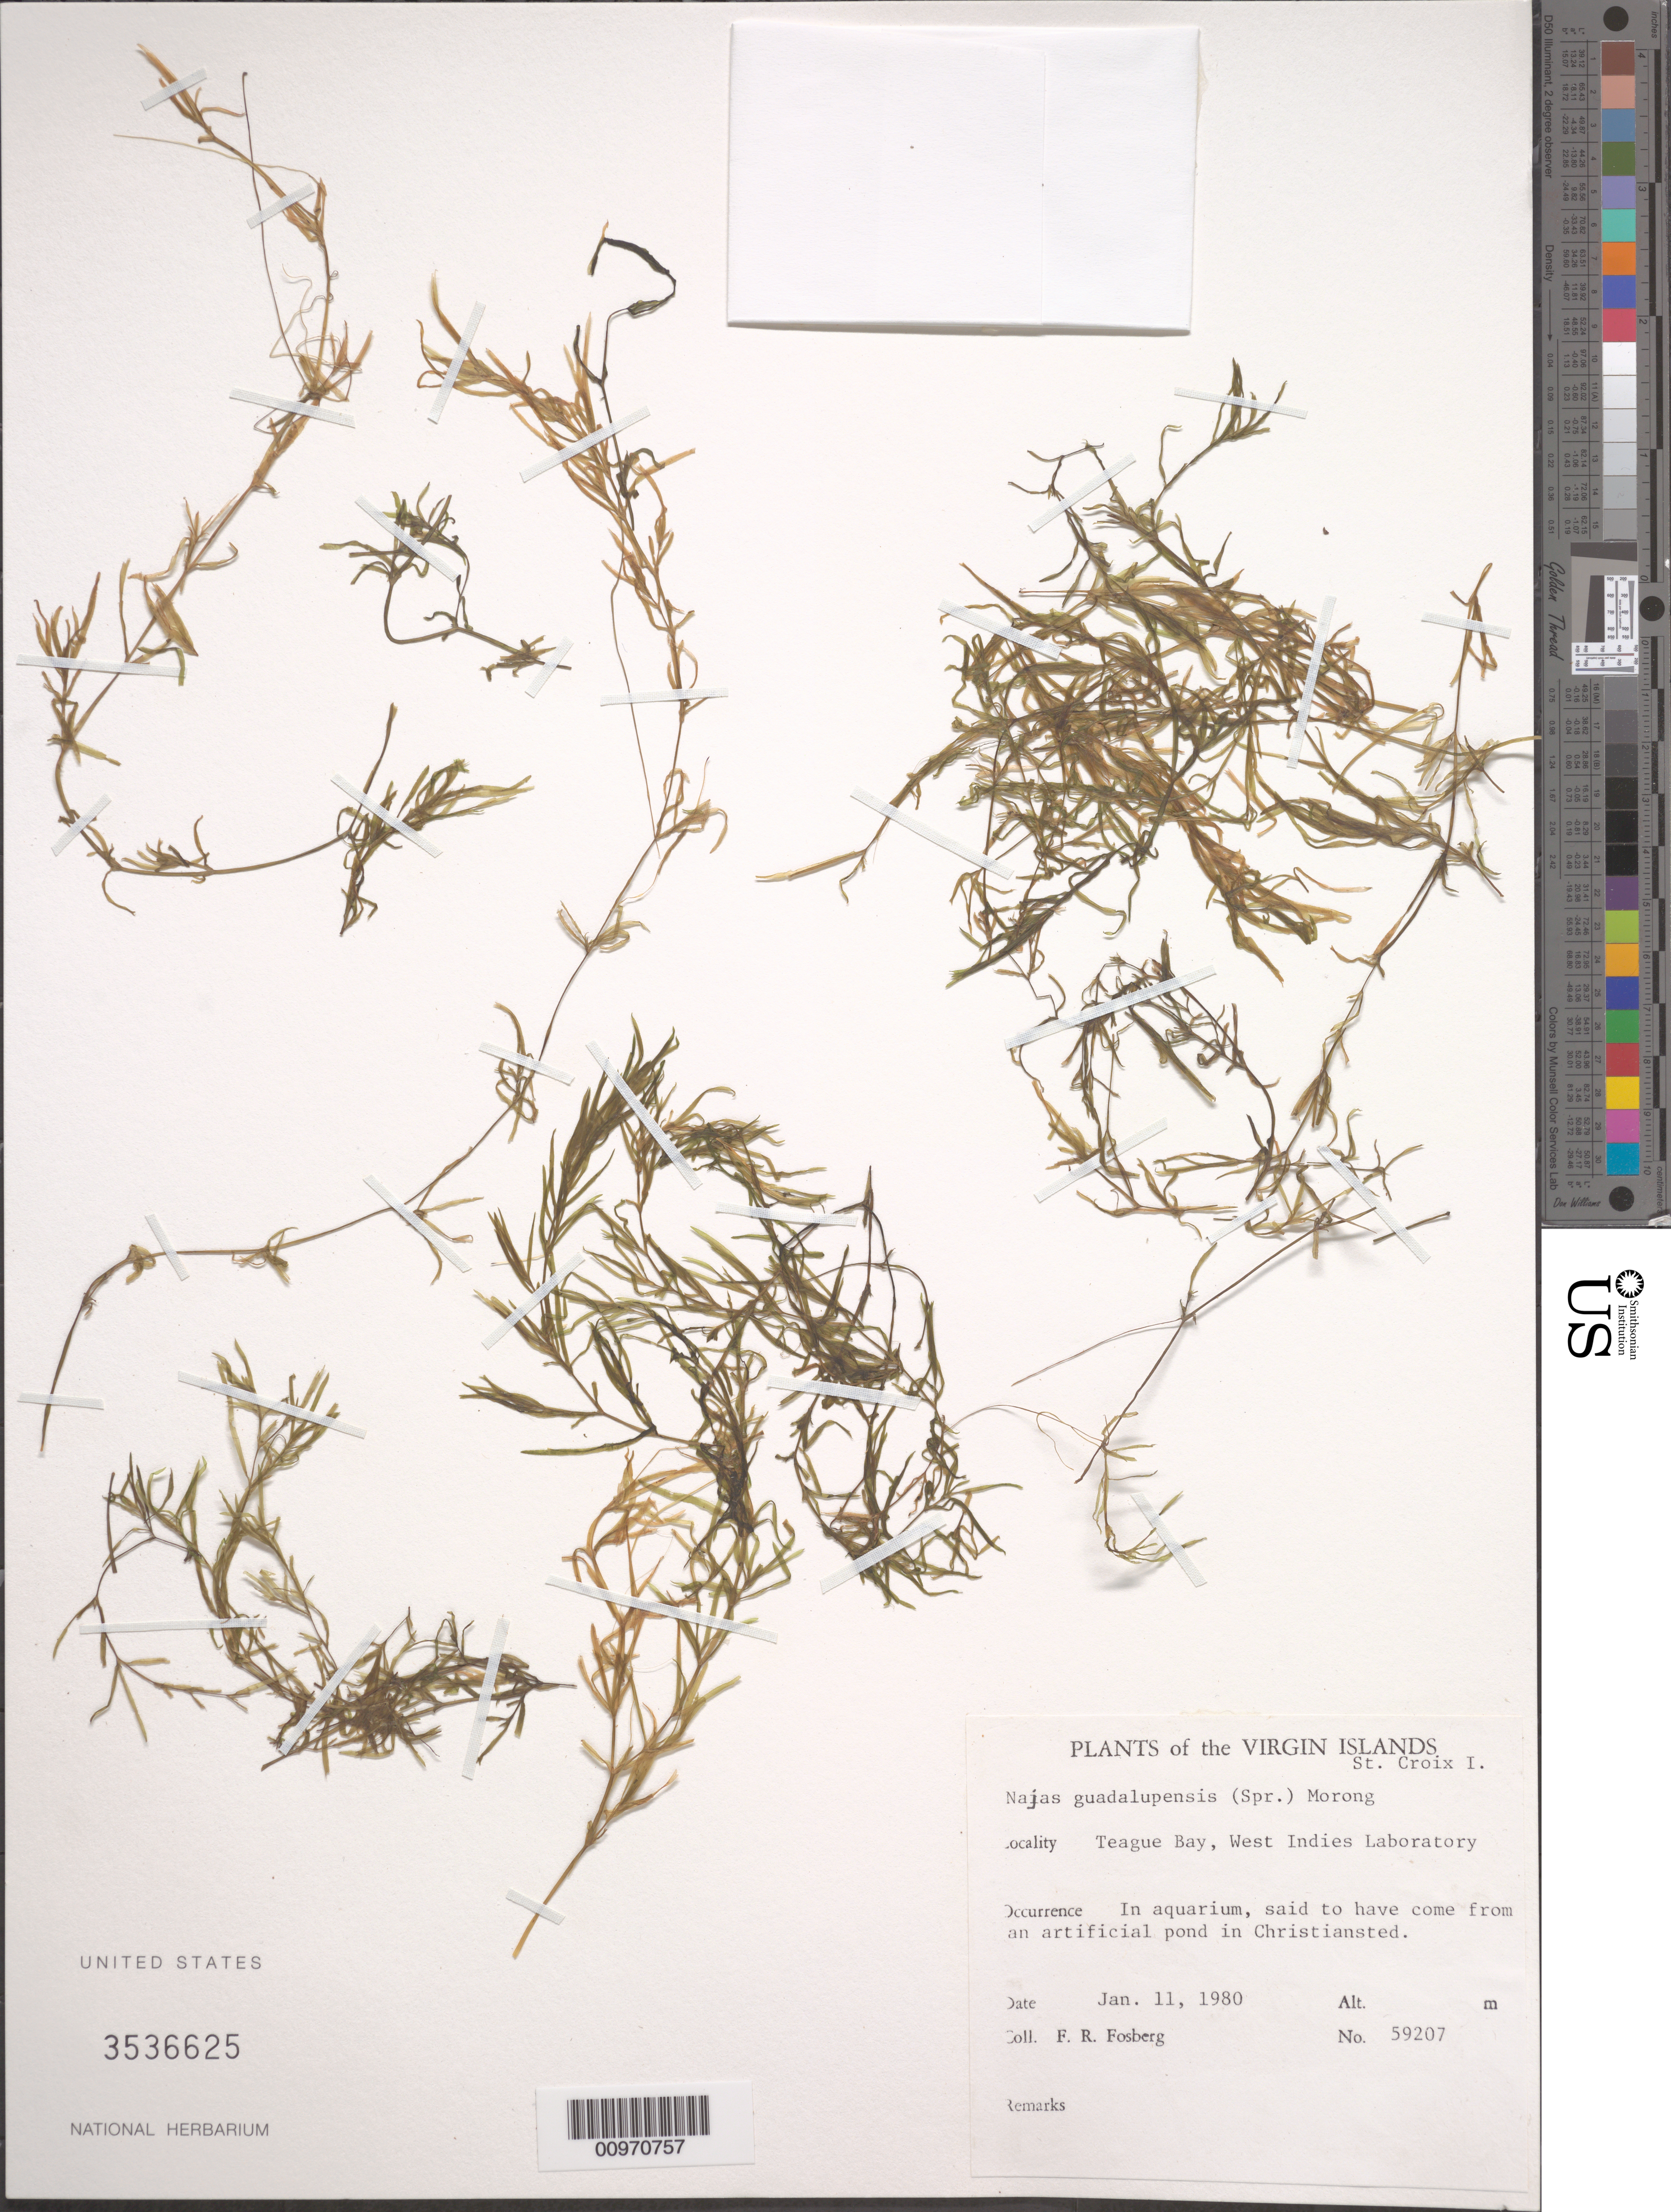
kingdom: Plantae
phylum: Tracheophyta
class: Liliopsida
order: Alismatales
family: Hydrocharitaceae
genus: Najas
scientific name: Najas guadalupensis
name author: (Spreng.) Magnus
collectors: F. R. Fosberg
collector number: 59207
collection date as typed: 11 Jan 1980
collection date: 1980-01-11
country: U.S. Virgin Islands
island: St. Croix I.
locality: Teague Bay, West Indies Laboratory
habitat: In aquarium, said to have come from an artificial pond in Christiansted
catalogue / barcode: US 3536625